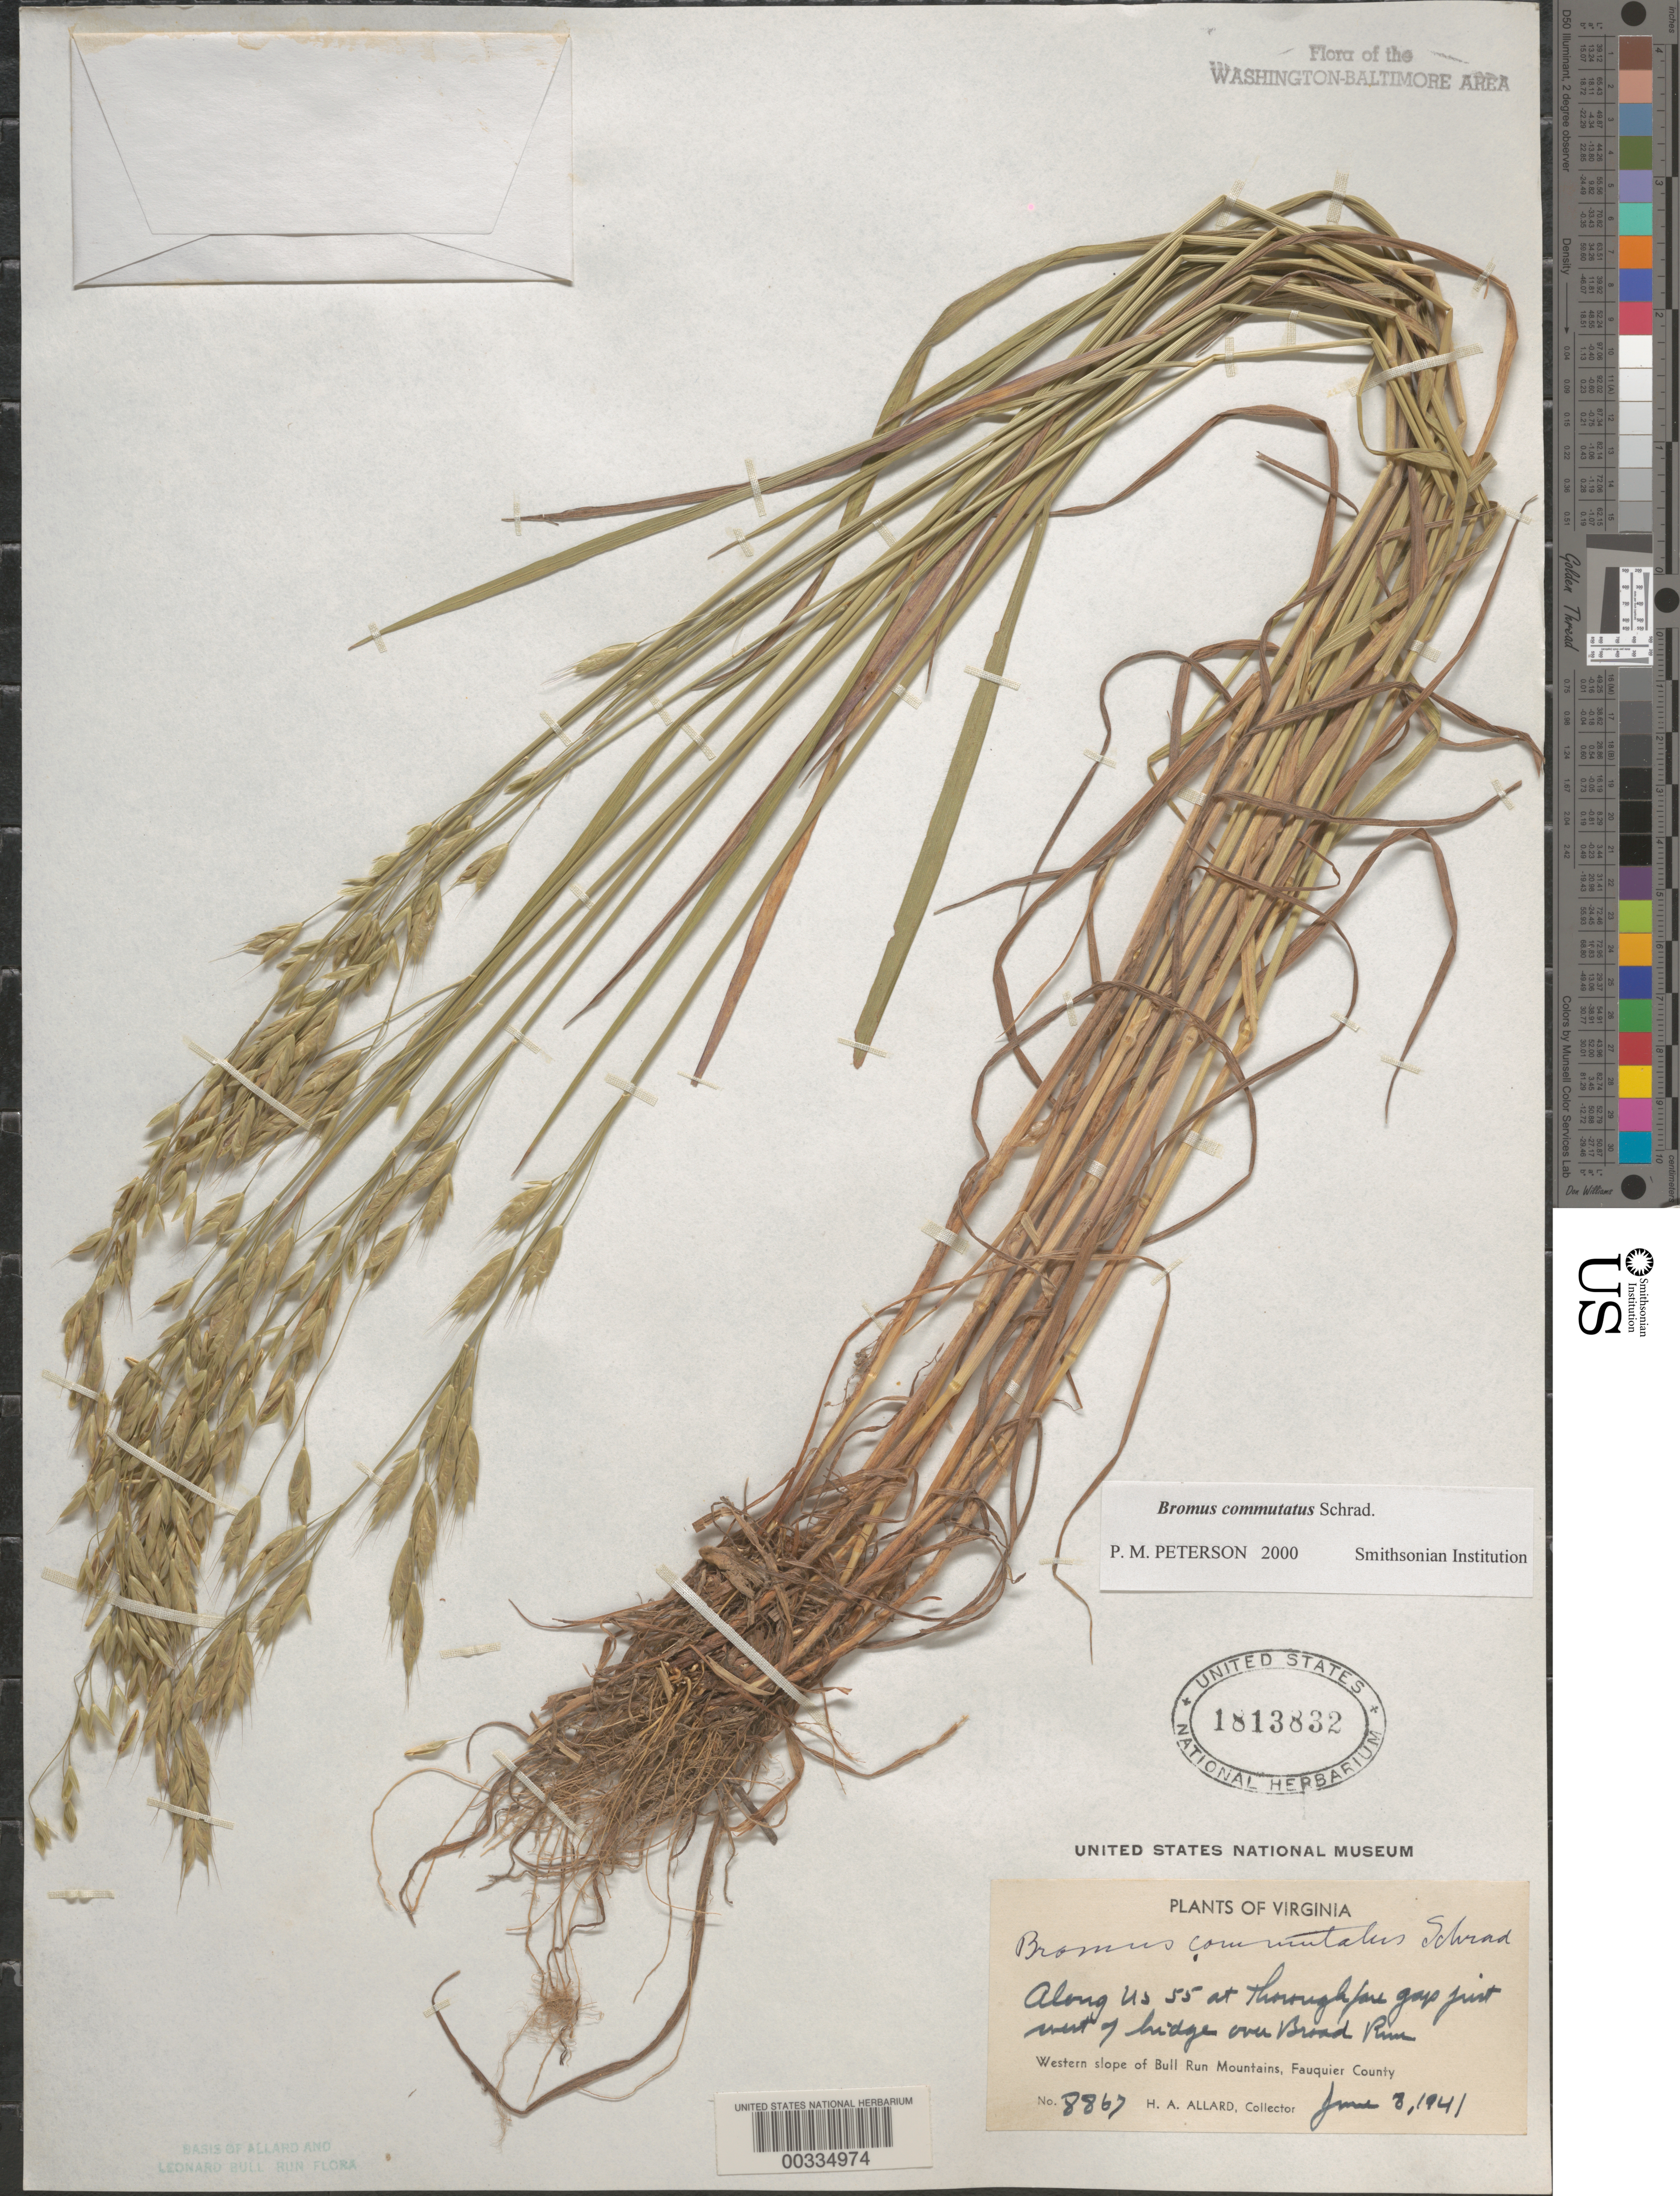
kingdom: Plantae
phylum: Tracheophyta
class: Liliopsida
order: Poales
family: Poaceae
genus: Bromus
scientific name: Bromus commutatus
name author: Schrad.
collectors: H. A. Allard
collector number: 8867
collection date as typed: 08 Jun 1941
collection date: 1941-06-08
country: United States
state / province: Virginia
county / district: Fauquier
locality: Thorofare Gap, west of Broad Run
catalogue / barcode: US 1813832